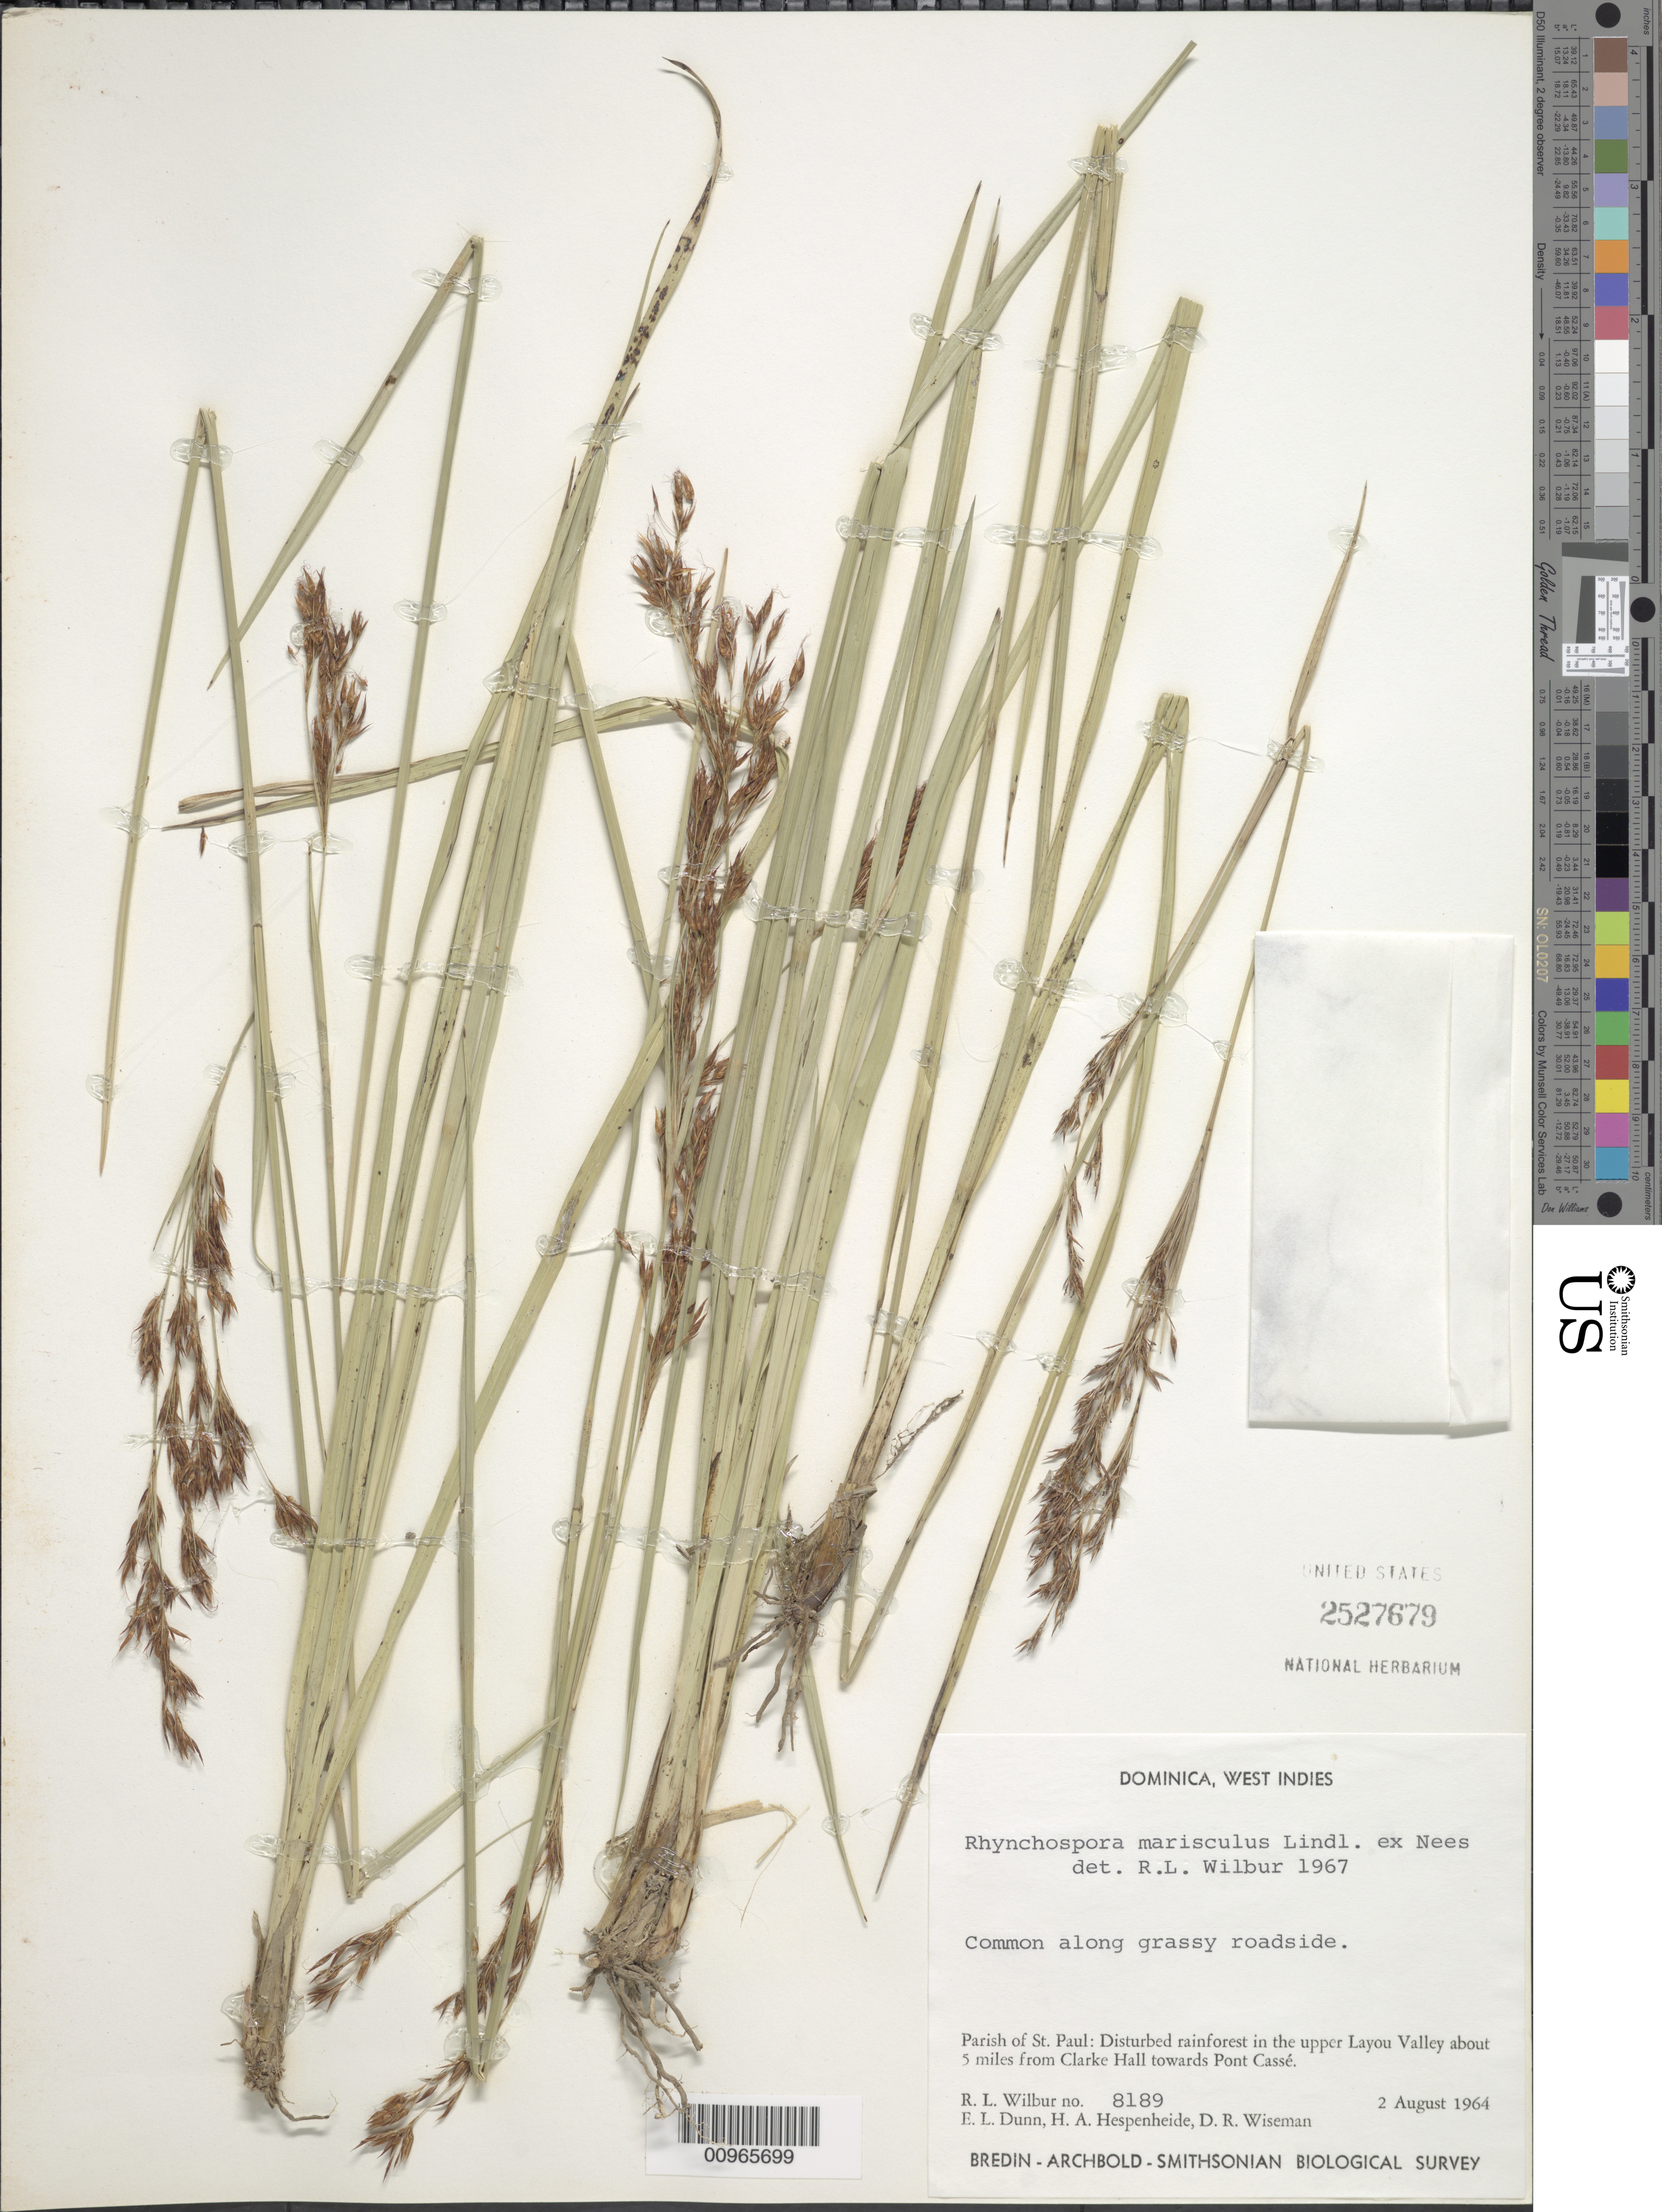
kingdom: Plantae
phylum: Tracheophyta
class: Liliopsida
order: Poales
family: Cyperaceae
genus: Rhynchospora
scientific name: Rhynchospora marisculus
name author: Lindl. & Nees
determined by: Wilbur, R. L.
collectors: R. L. Wilbur, E. Dunn, H. A. Hespenheide & D. R. Wiseman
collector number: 8189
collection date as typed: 02 Aug 1964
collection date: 1964-08-02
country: Dominica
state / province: St. Paul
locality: Roadside in the upper Layou Valley about 5 miles from Clarke Hall towards Pont Cassé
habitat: Along grassy roadside in disturbed rainforest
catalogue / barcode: US 2527679